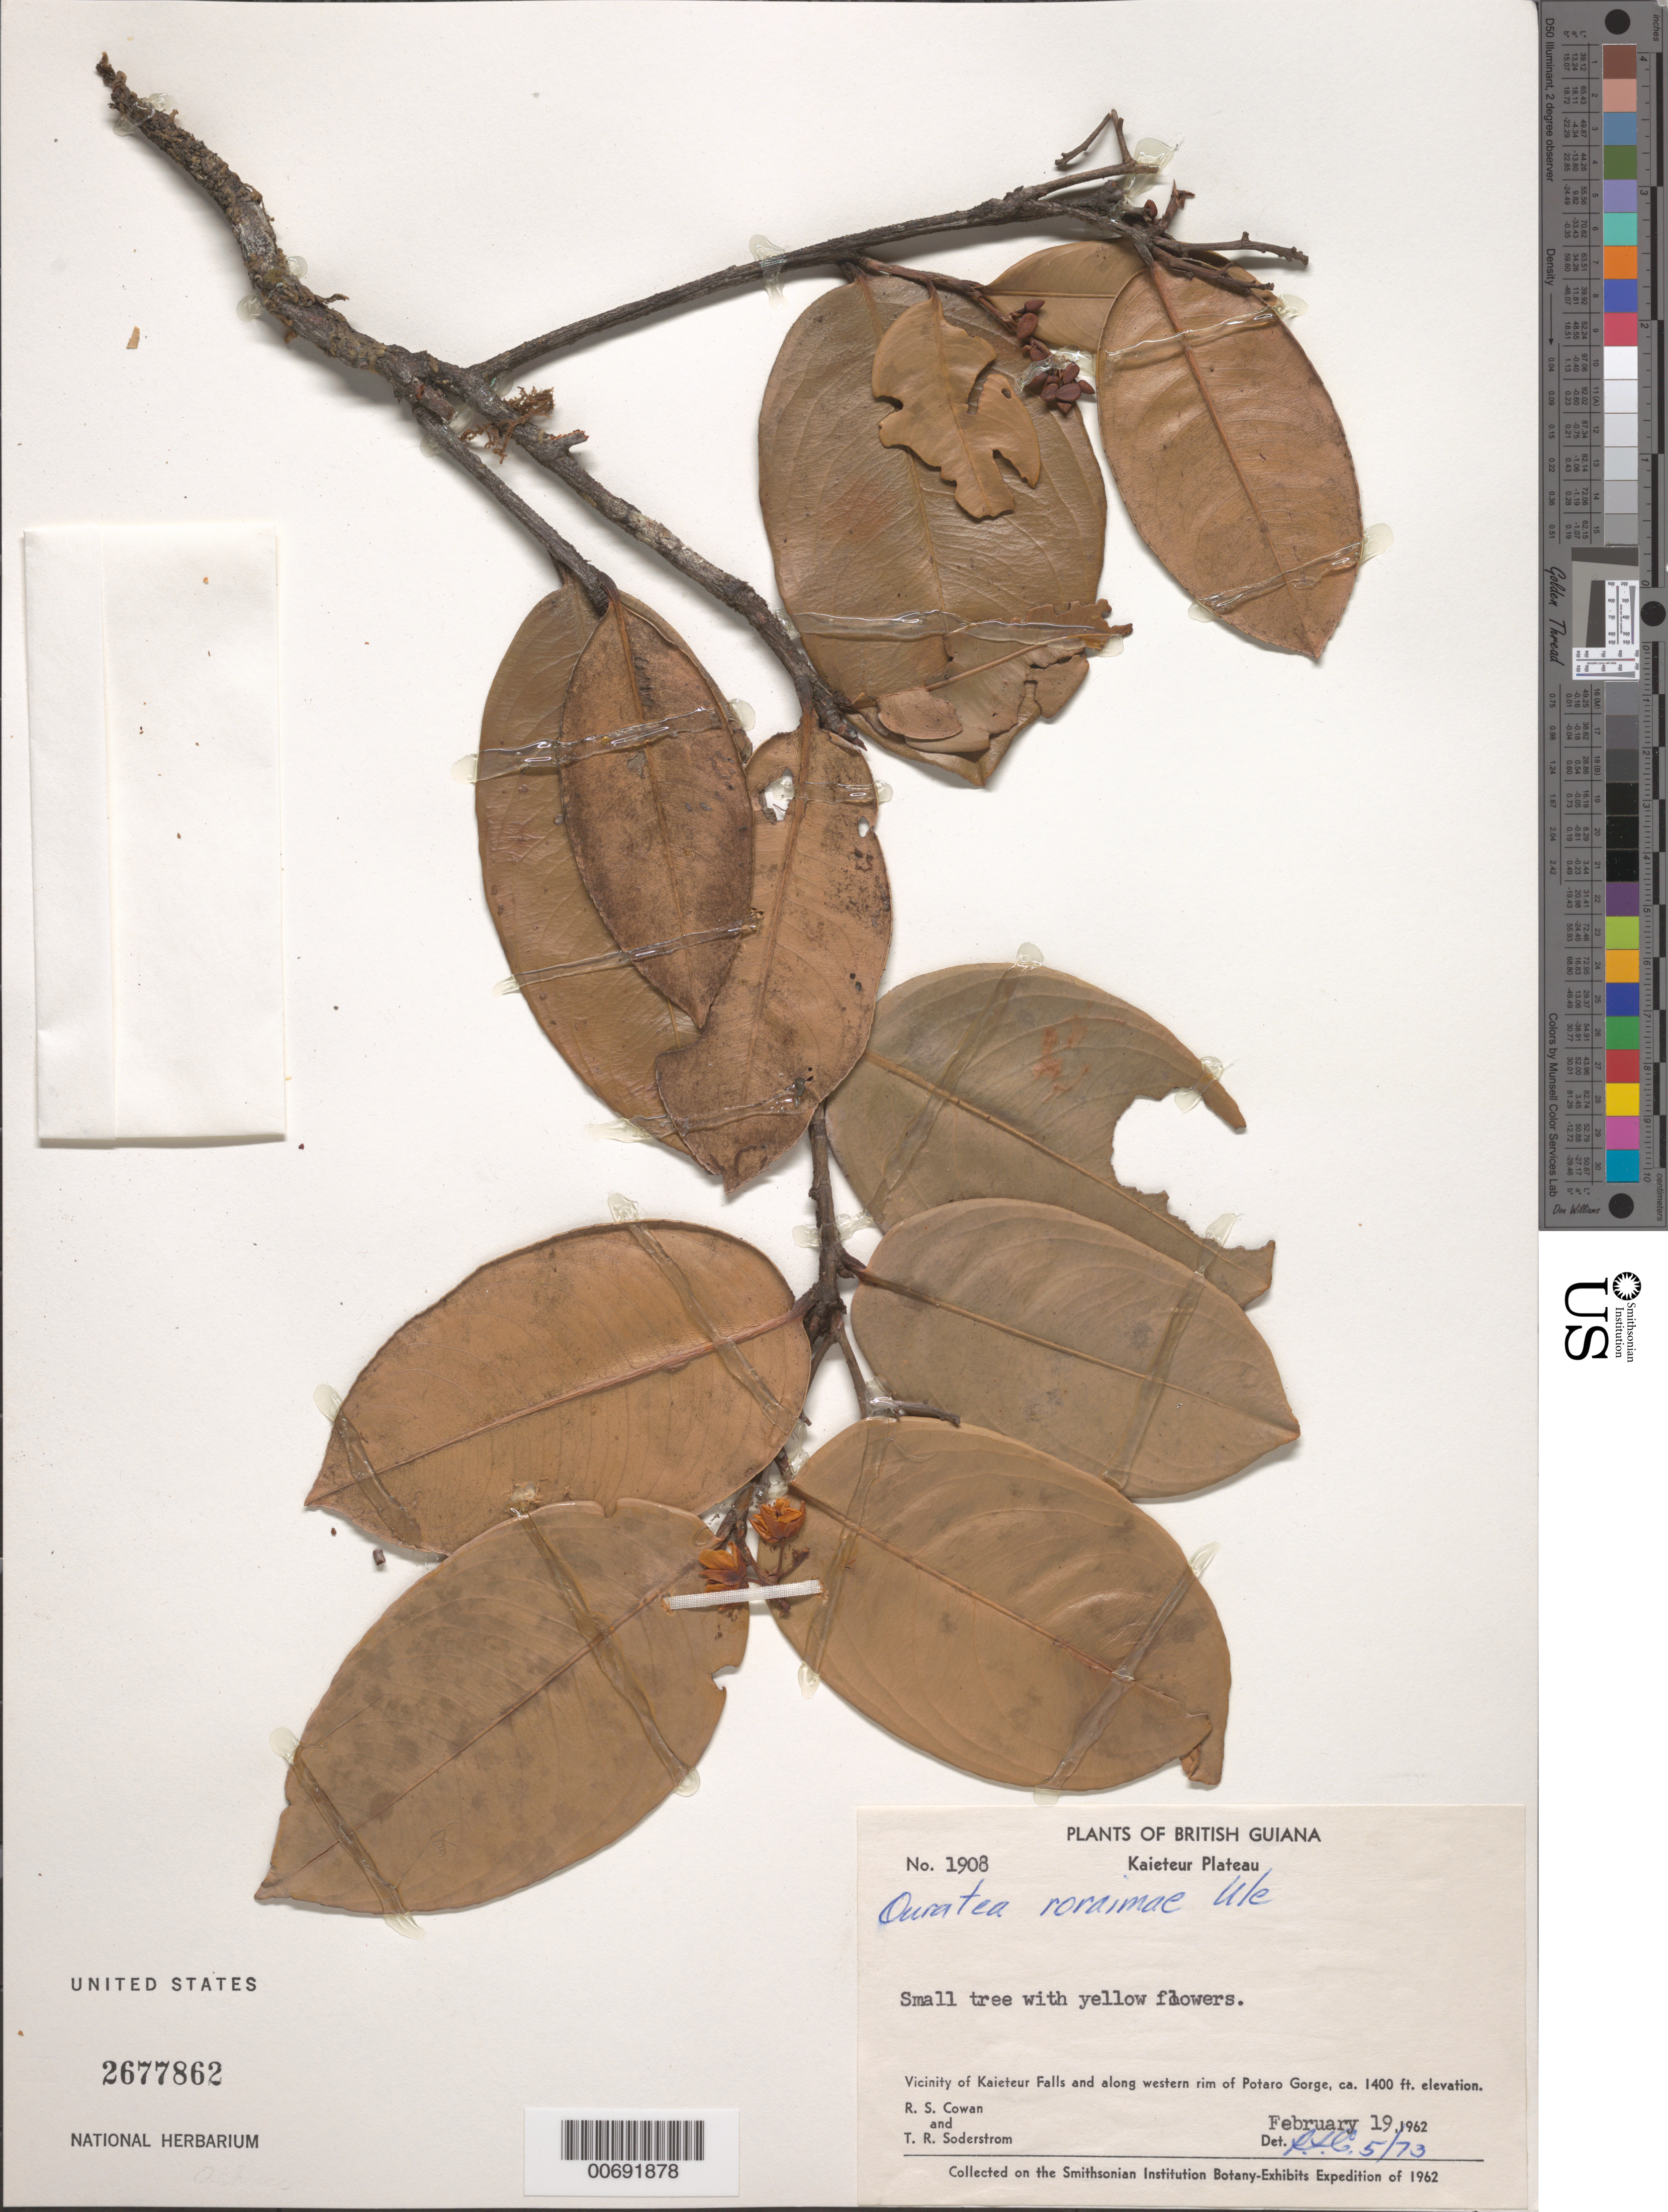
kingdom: Plantae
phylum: Tracheophyta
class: Magnoliopsida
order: Malpighiales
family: Ochnaceae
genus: Ouratea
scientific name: Ouratea roraimae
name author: Engl.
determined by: Cowan, R. S.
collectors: R. S. Cowan & T. R. Soderstrom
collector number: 1908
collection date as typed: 19-Feb-62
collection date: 1962-02-19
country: Guyana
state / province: Potaro-Siparuni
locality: Kaieteur Plateau, vicinity of Kaieteur Falls and western rim of Potaro Gorge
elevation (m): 427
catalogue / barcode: US 2677862